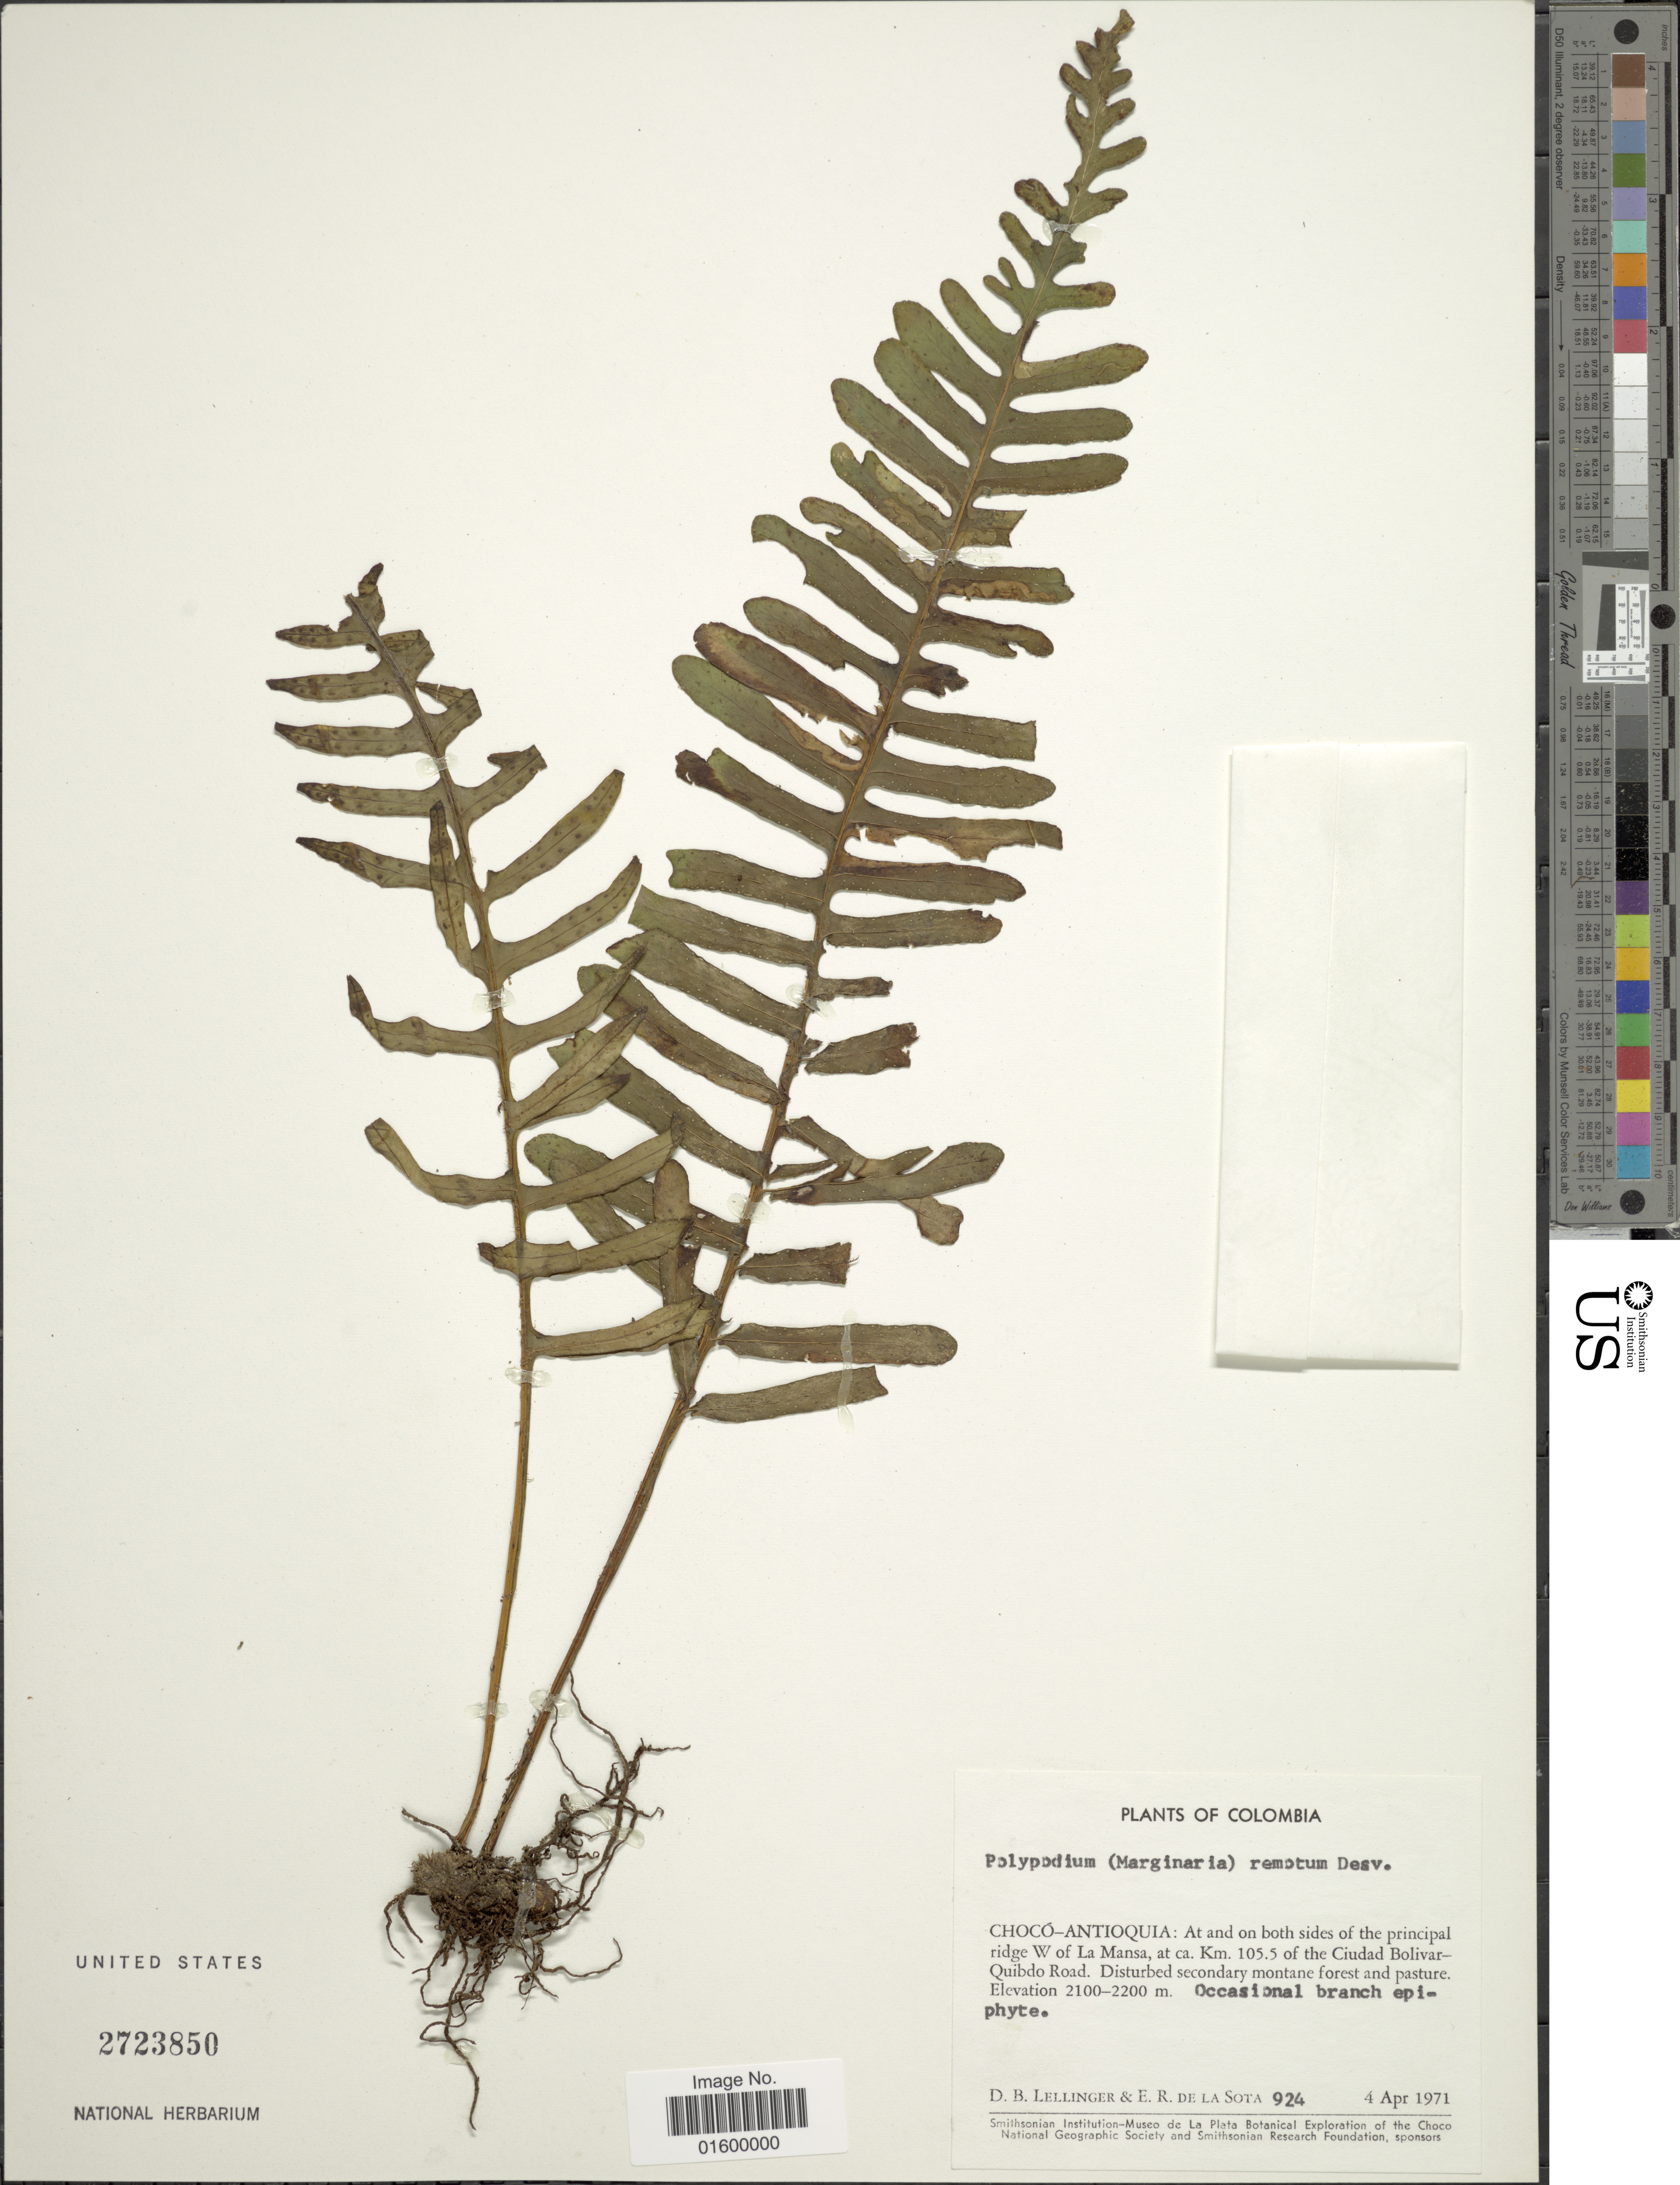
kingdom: Plantae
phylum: Tracheophyta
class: Polypodiopsida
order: Polypodiales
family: Polypodiaceae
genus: Pleopeltis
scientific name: Pleopeltis remota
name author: (Desv.) A.R. Sm.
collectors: D. B. Lellinger & E. R. de la Sota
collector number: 924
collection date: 1971-04-04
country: Colombia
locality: Choco-Antioquia, W of La Mansa, at ca km 105.5 of the Ciudad Bolivar-Quibdo Road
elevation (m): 2100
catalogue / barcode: US 2723850